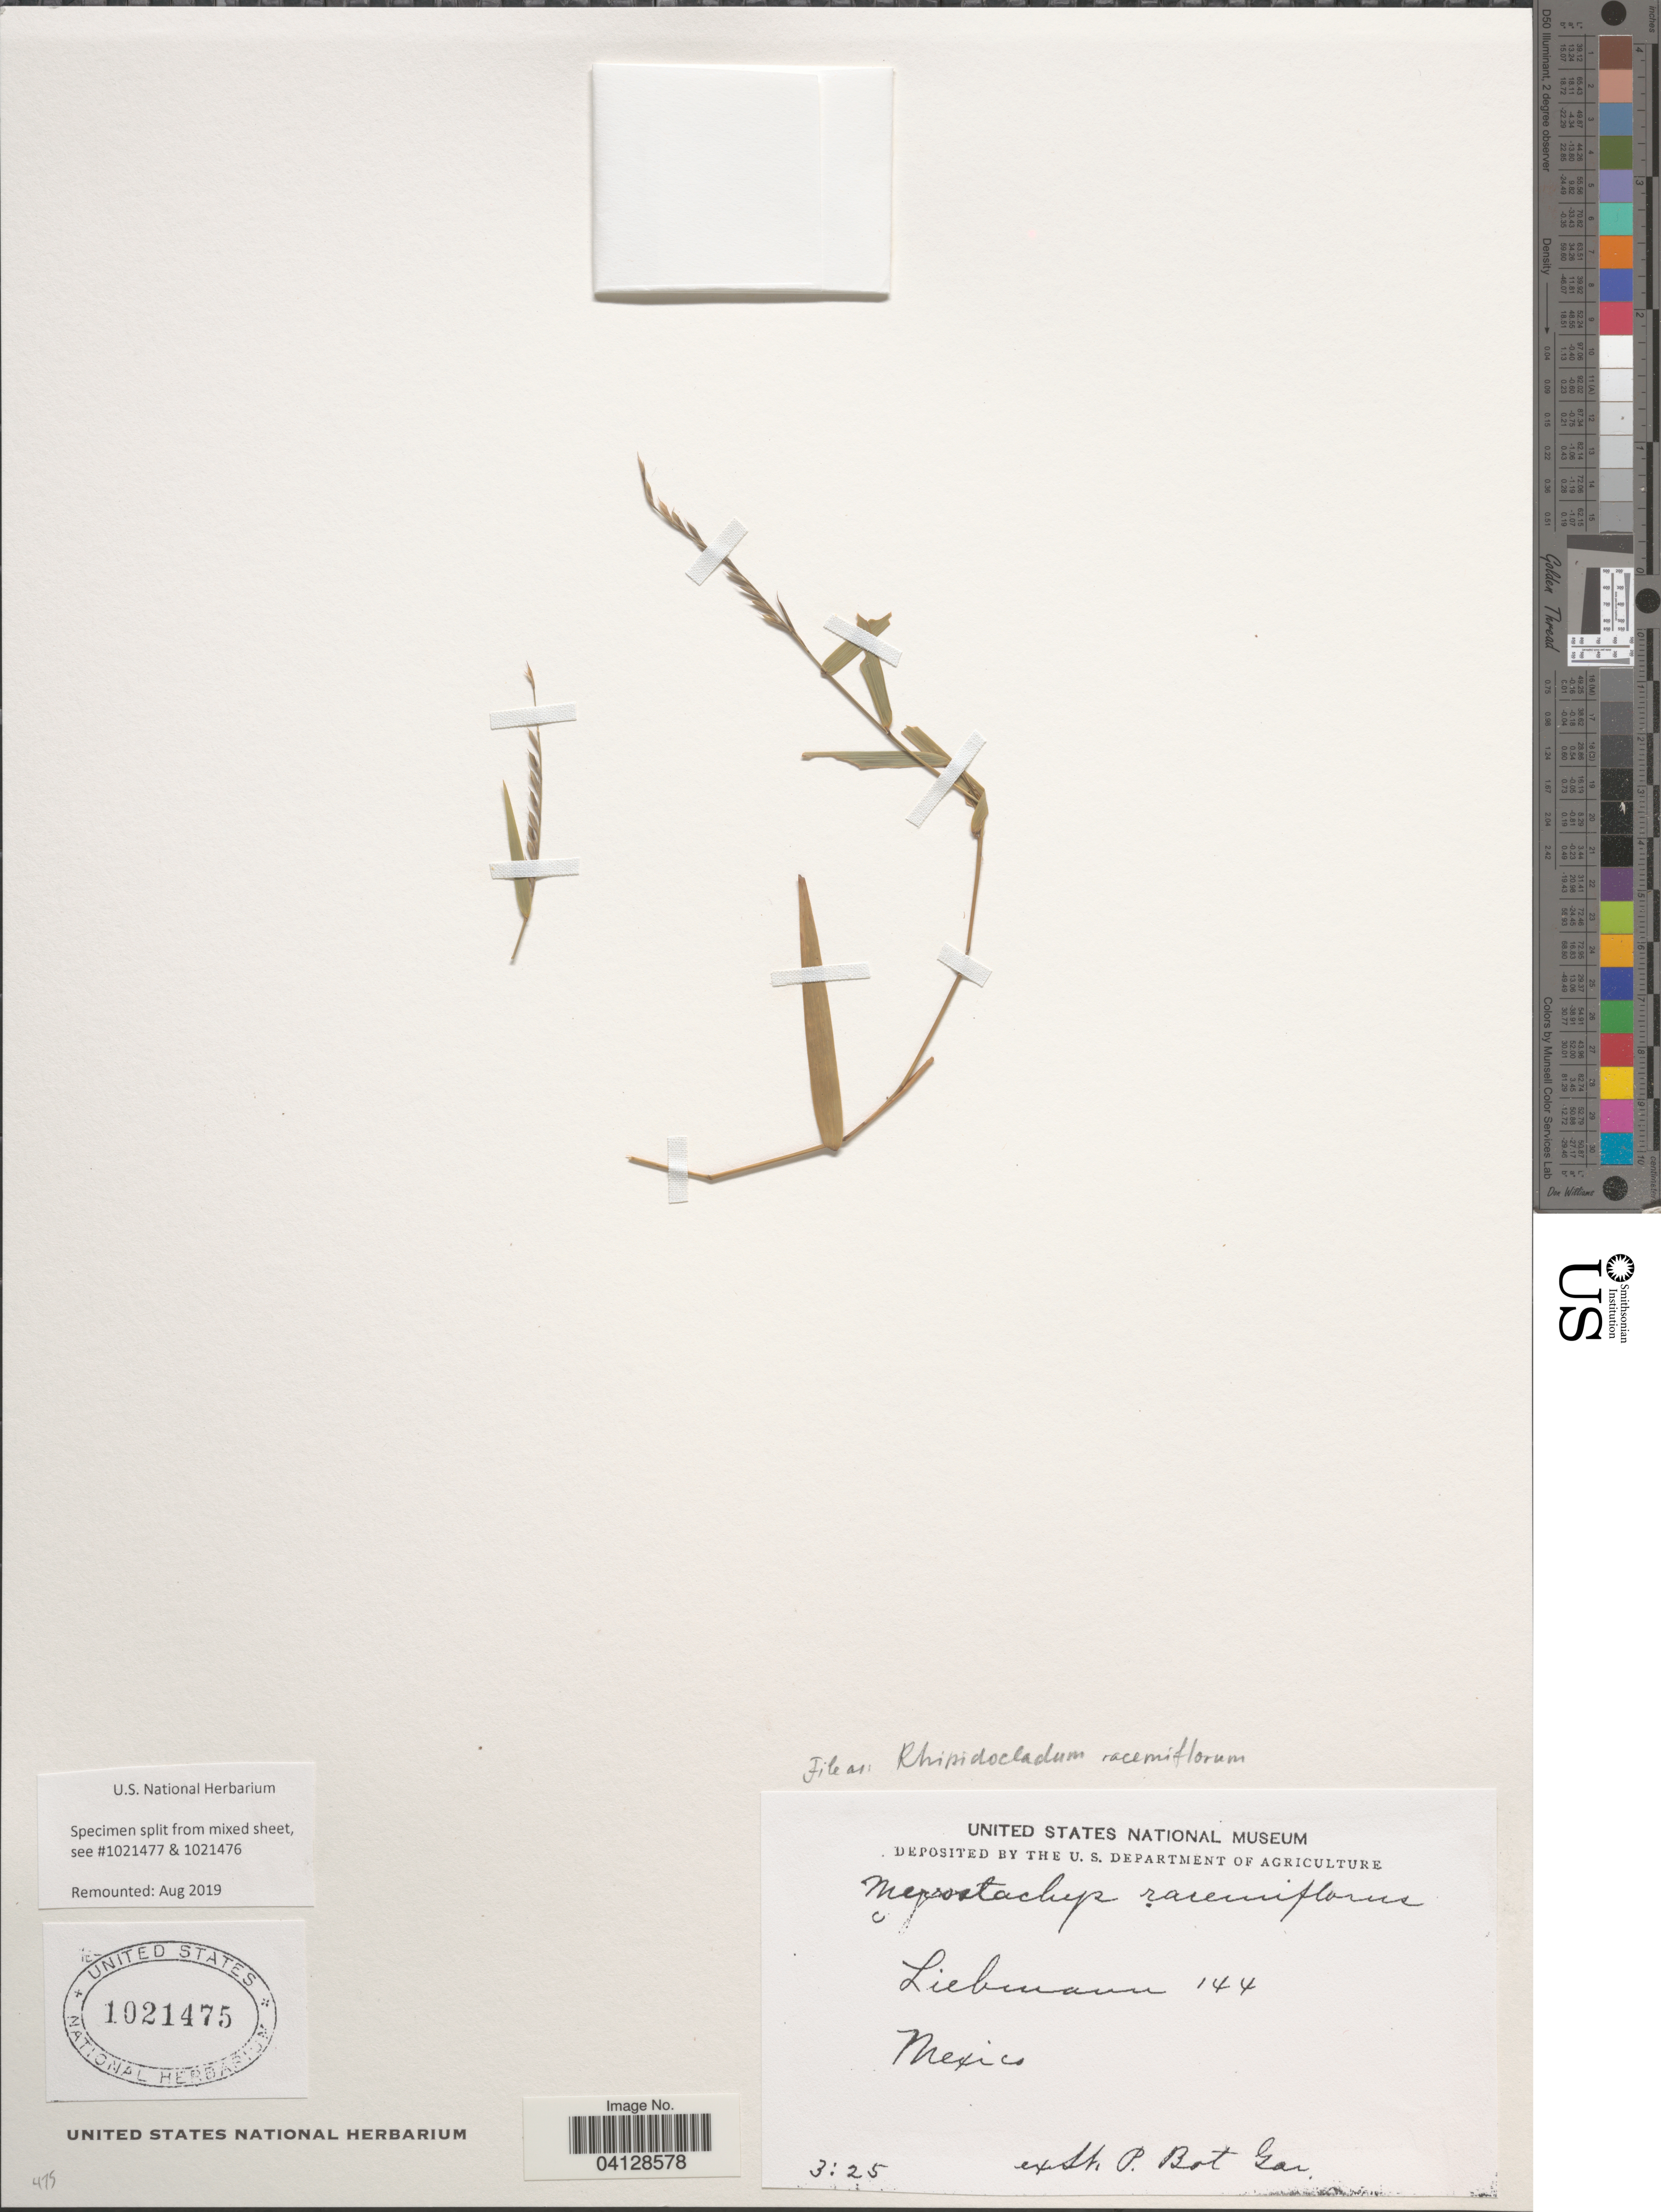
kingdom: Plantae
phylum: Tracheophyta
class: Liliopsida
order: Poales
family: Poaceae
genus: Rhipidocladum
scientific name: Rhipidocladum racemiflorum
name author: (Steud.) McClure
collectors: Liebmann, --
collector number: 144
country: Mexico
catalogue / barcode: US 1021475